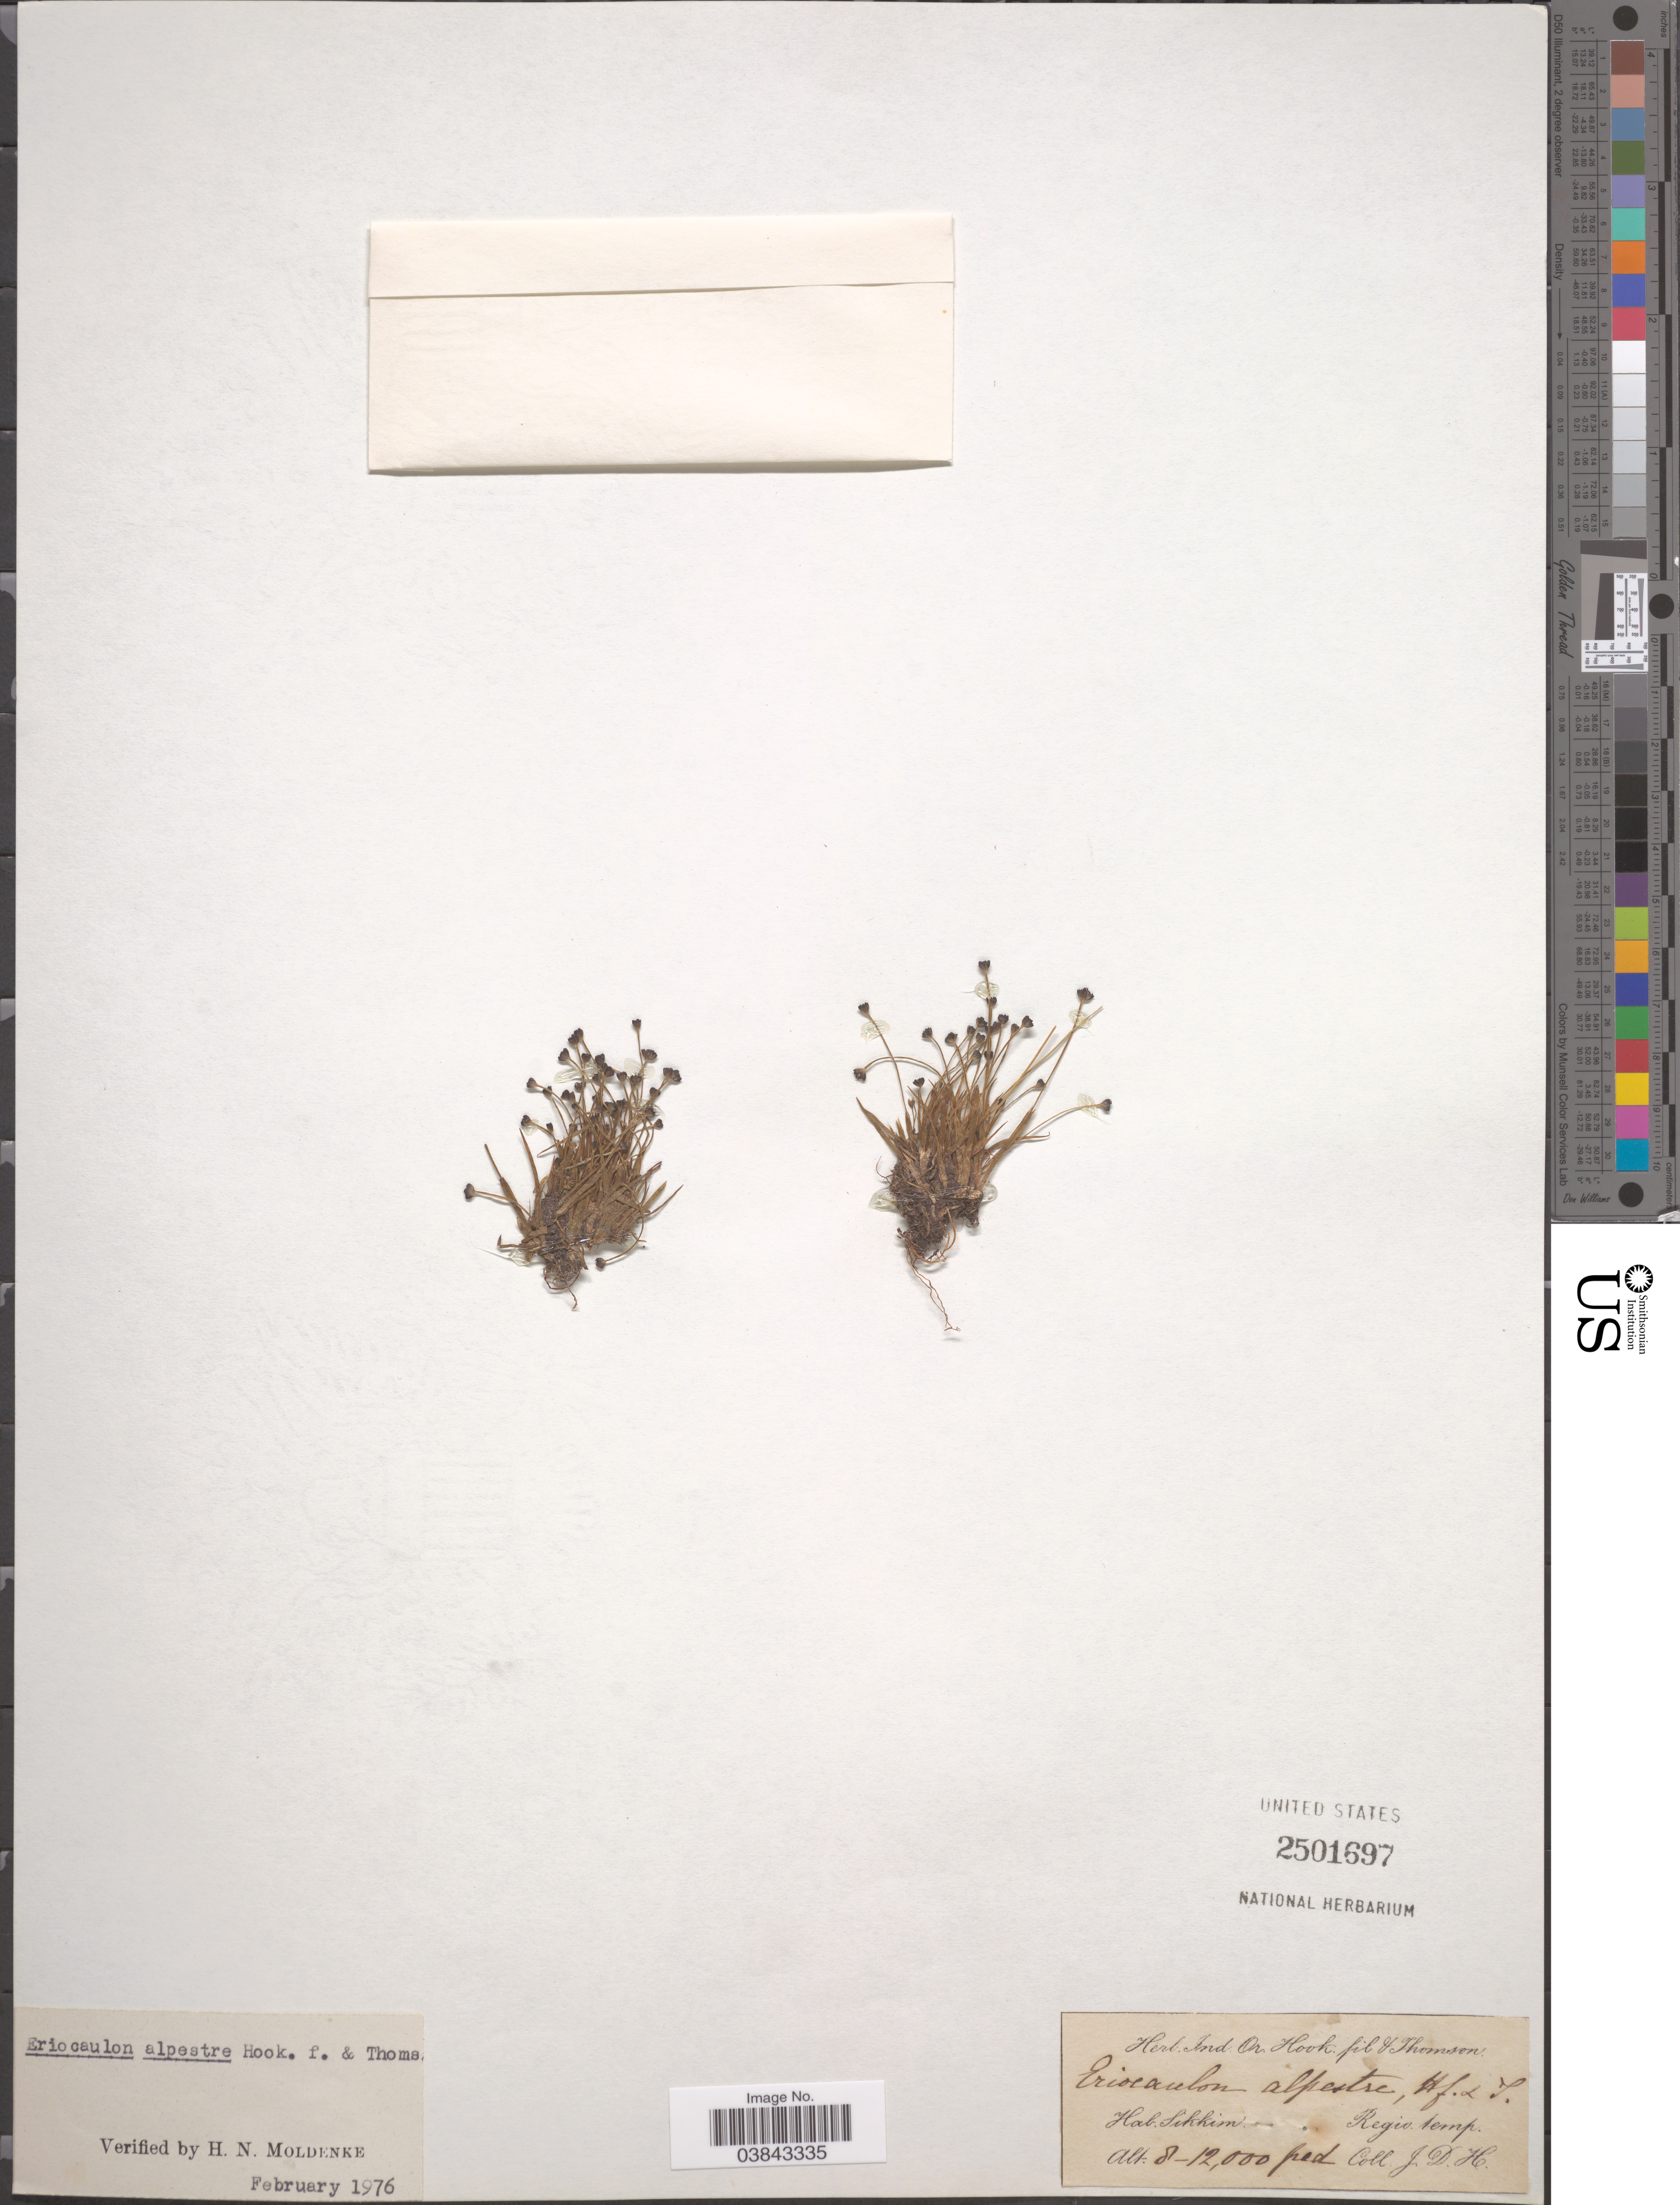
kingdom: Plantae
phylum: Tracheophyta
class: Liliopsida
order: Poales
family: Eriocaulaceae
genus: Eriocaulon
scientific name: Eriocaulon alpestre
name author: Hook. f. & Thomson ex Körn.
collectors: J. D. Hooker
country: India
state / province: Sikkim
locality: Regio temp.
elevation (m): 2438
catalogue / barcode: US 2501697